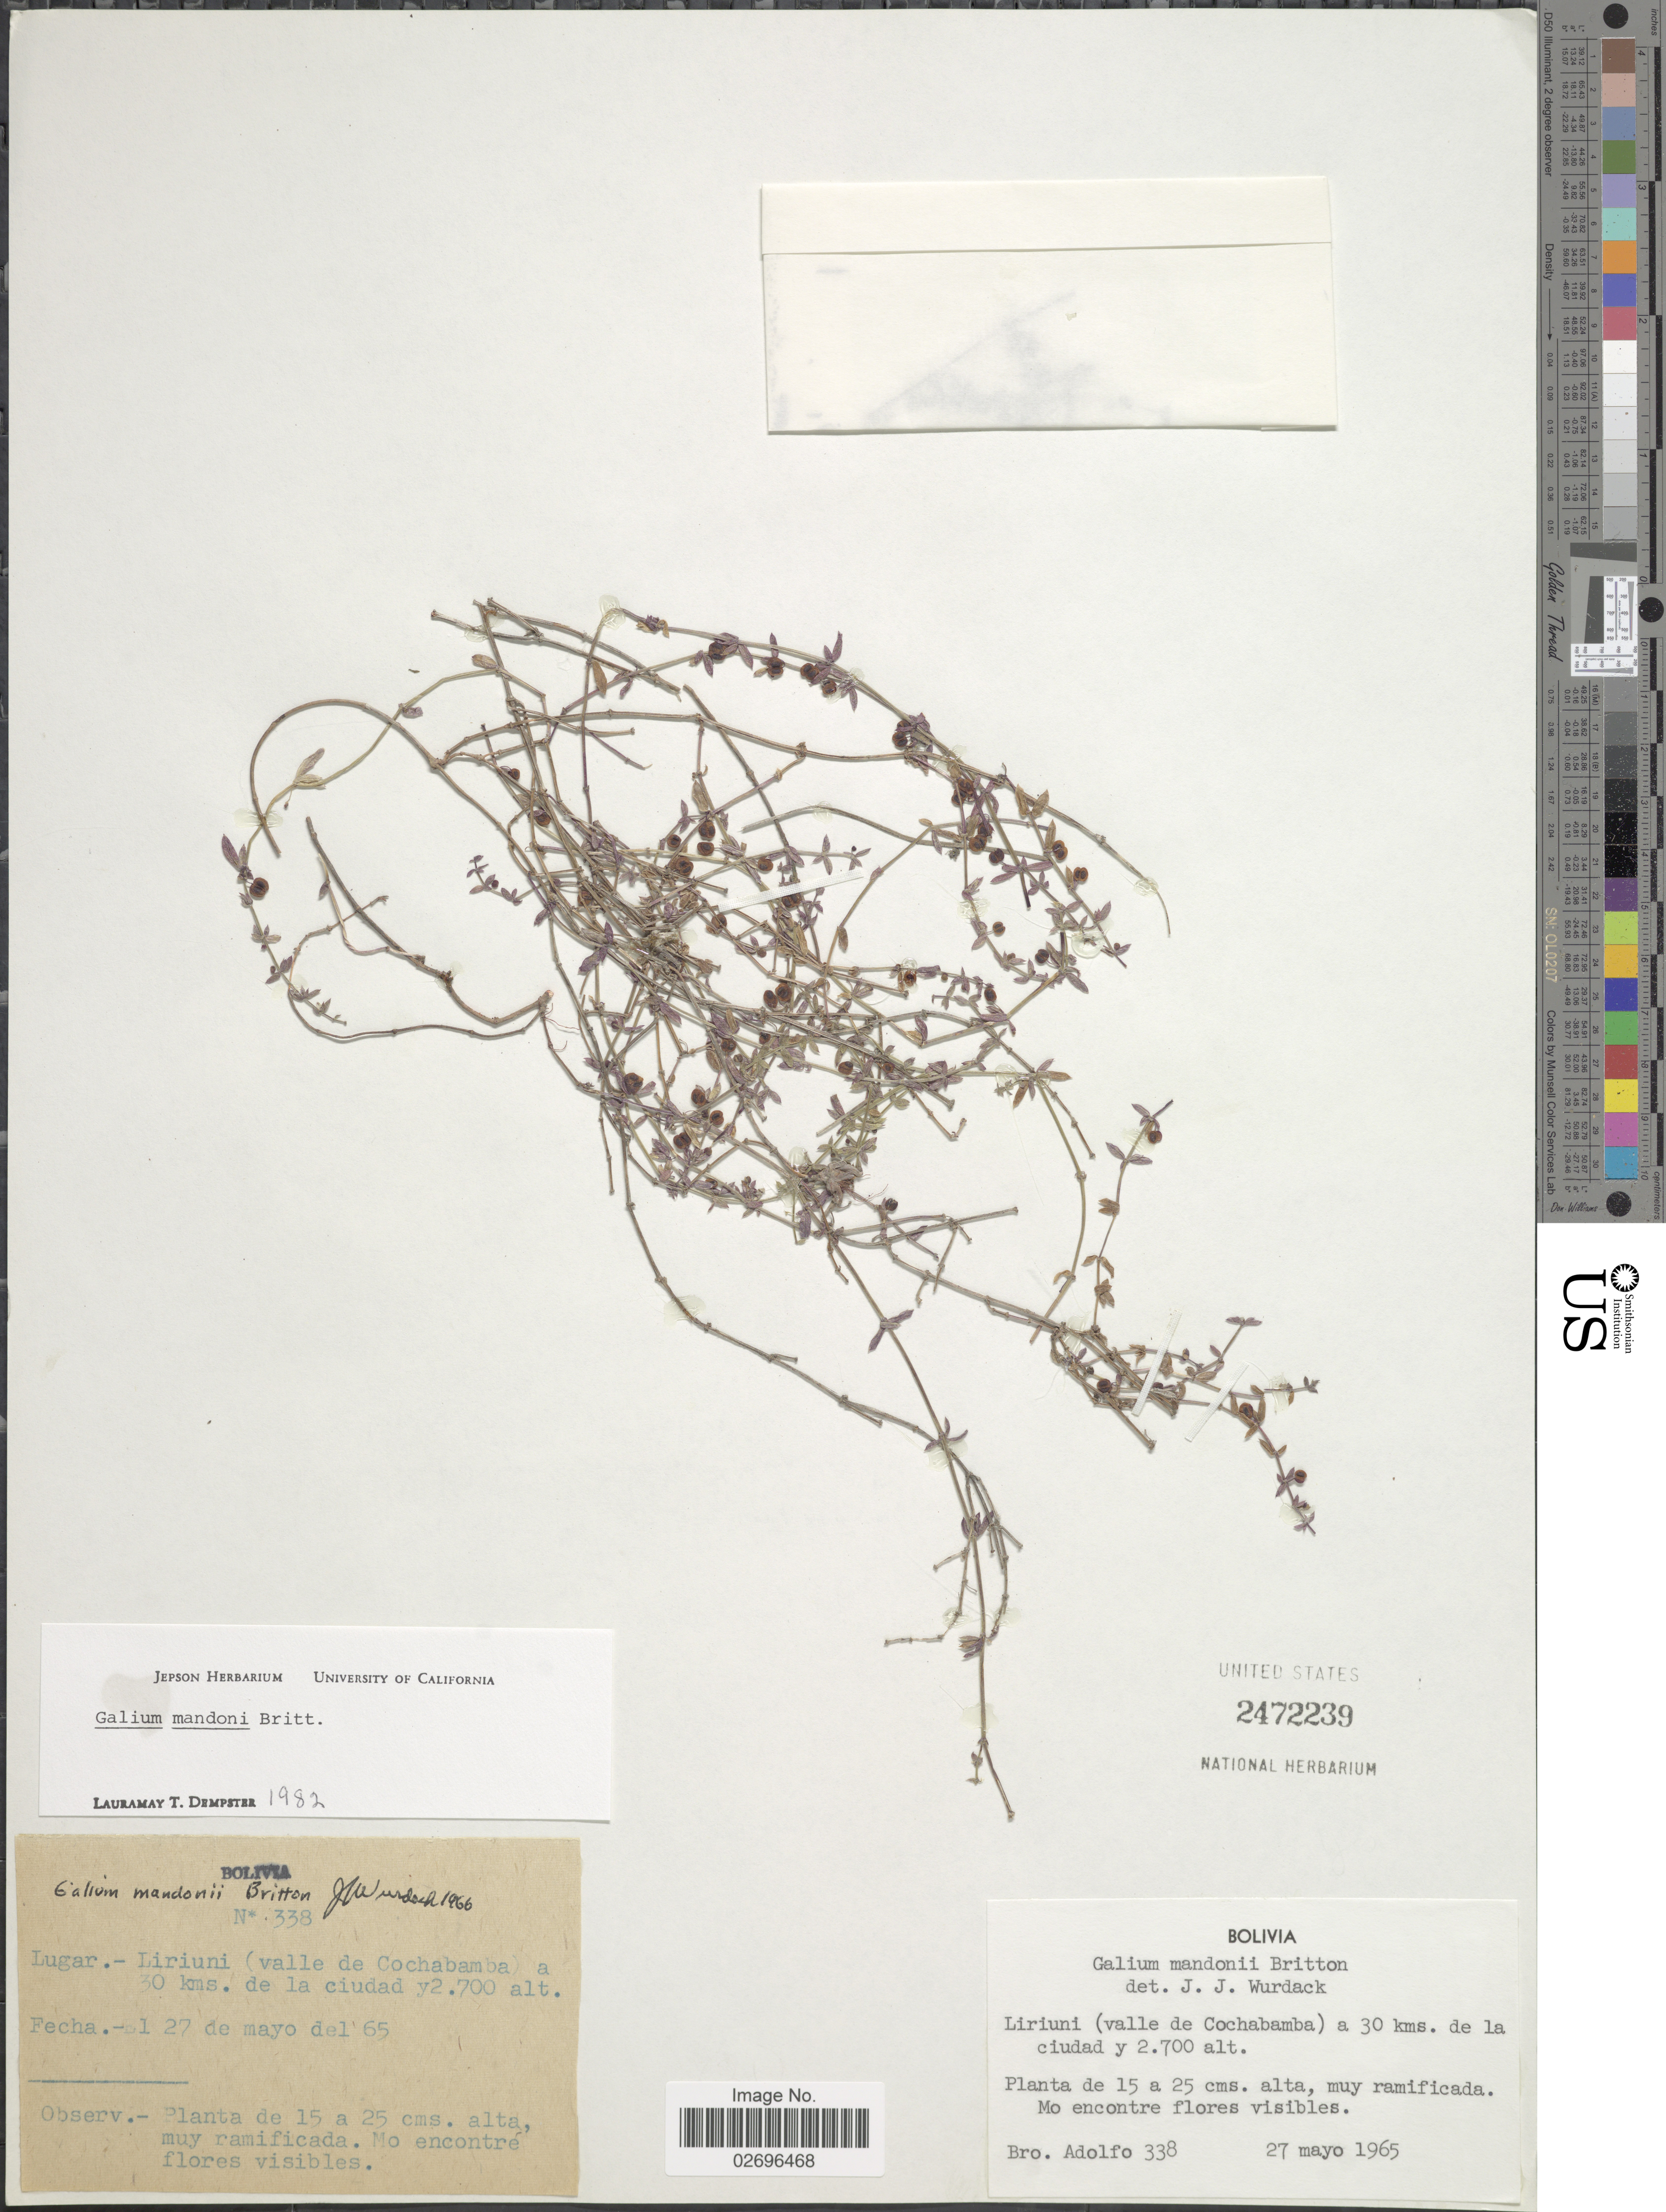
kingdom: Plantae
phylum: Tracheophyta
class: Magnoliopsida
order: Gentianales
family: Rubiaceae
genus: Galium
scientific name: Galium mandonii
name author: Britton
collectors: Adolfo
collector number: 338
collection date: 1965-05-27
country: Bolivia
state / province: Cochabamba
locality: Liriuni (valle de Cochabamba) a 30 kms de la ciudad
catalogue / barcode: US 2472239